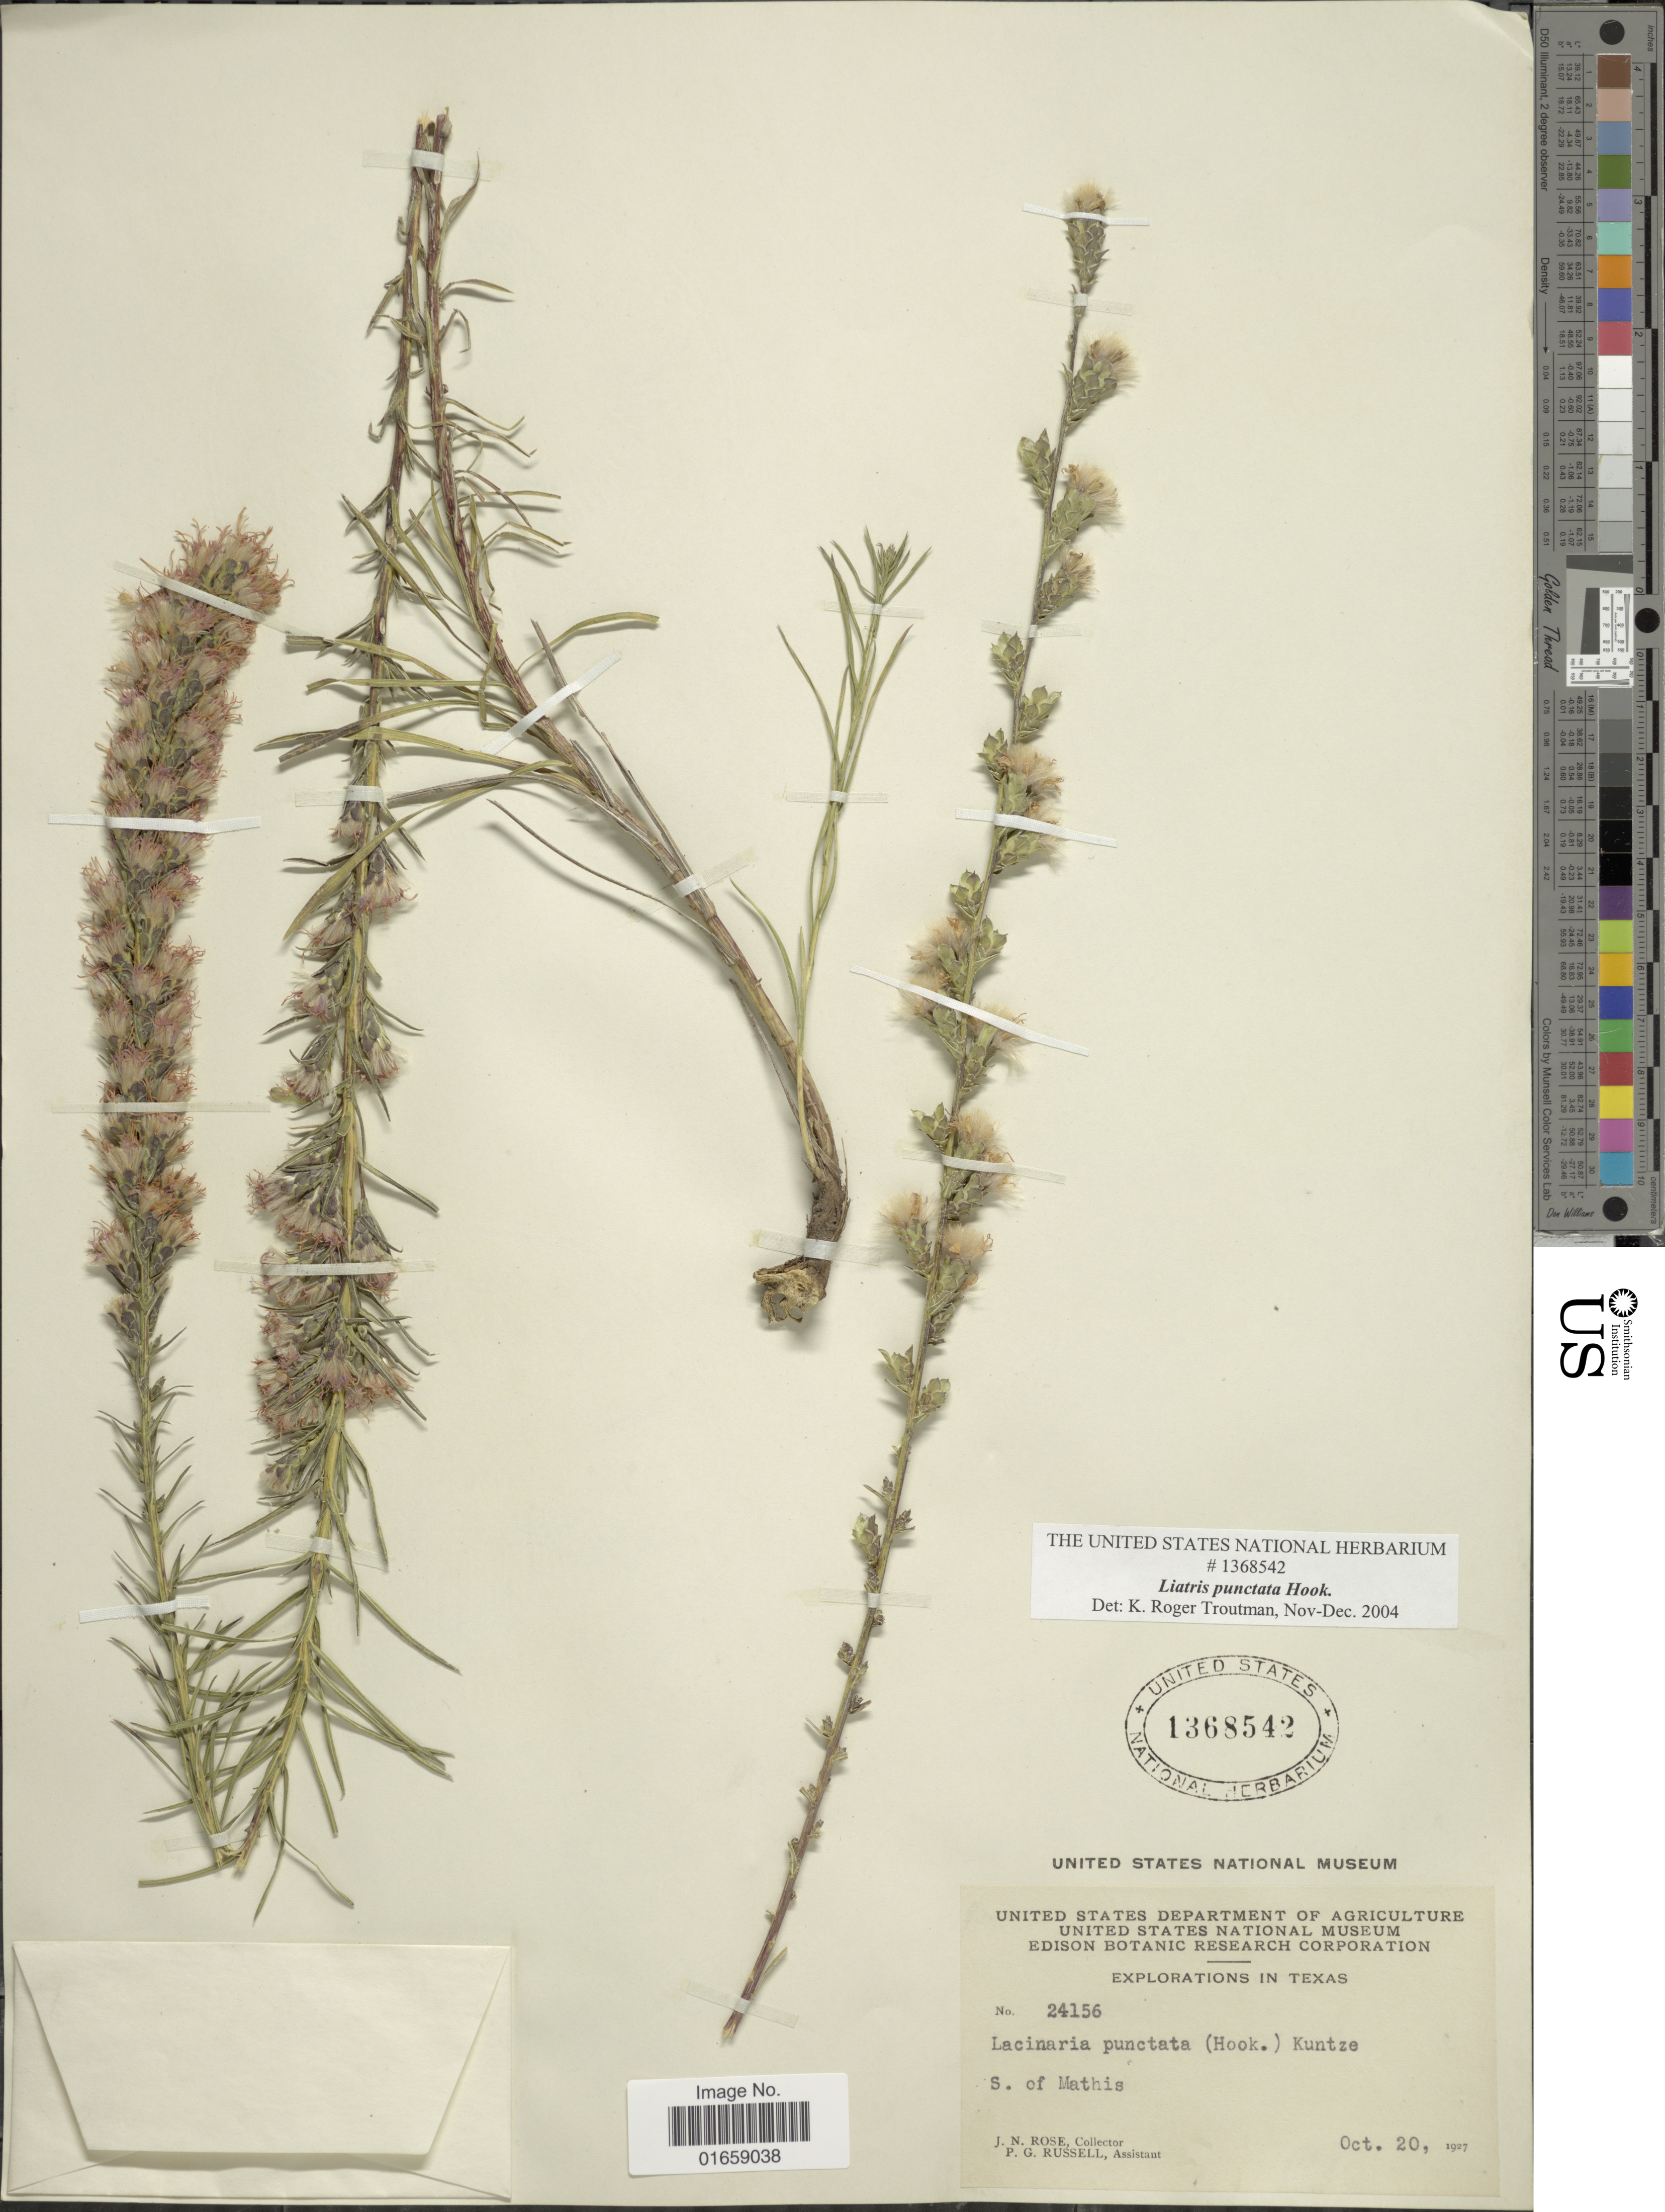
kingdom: Plantae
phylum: Tracheophyta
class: Magnoliopsida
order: Asterales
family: Asteraceae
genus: Liatris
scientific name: Liatris punctata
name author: Hook.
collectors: J. N. Rose & P. G. Russell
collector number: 24156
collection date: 1927-10-20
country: United States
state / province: Texas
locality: S. of Mathis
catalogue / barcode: US 1368542